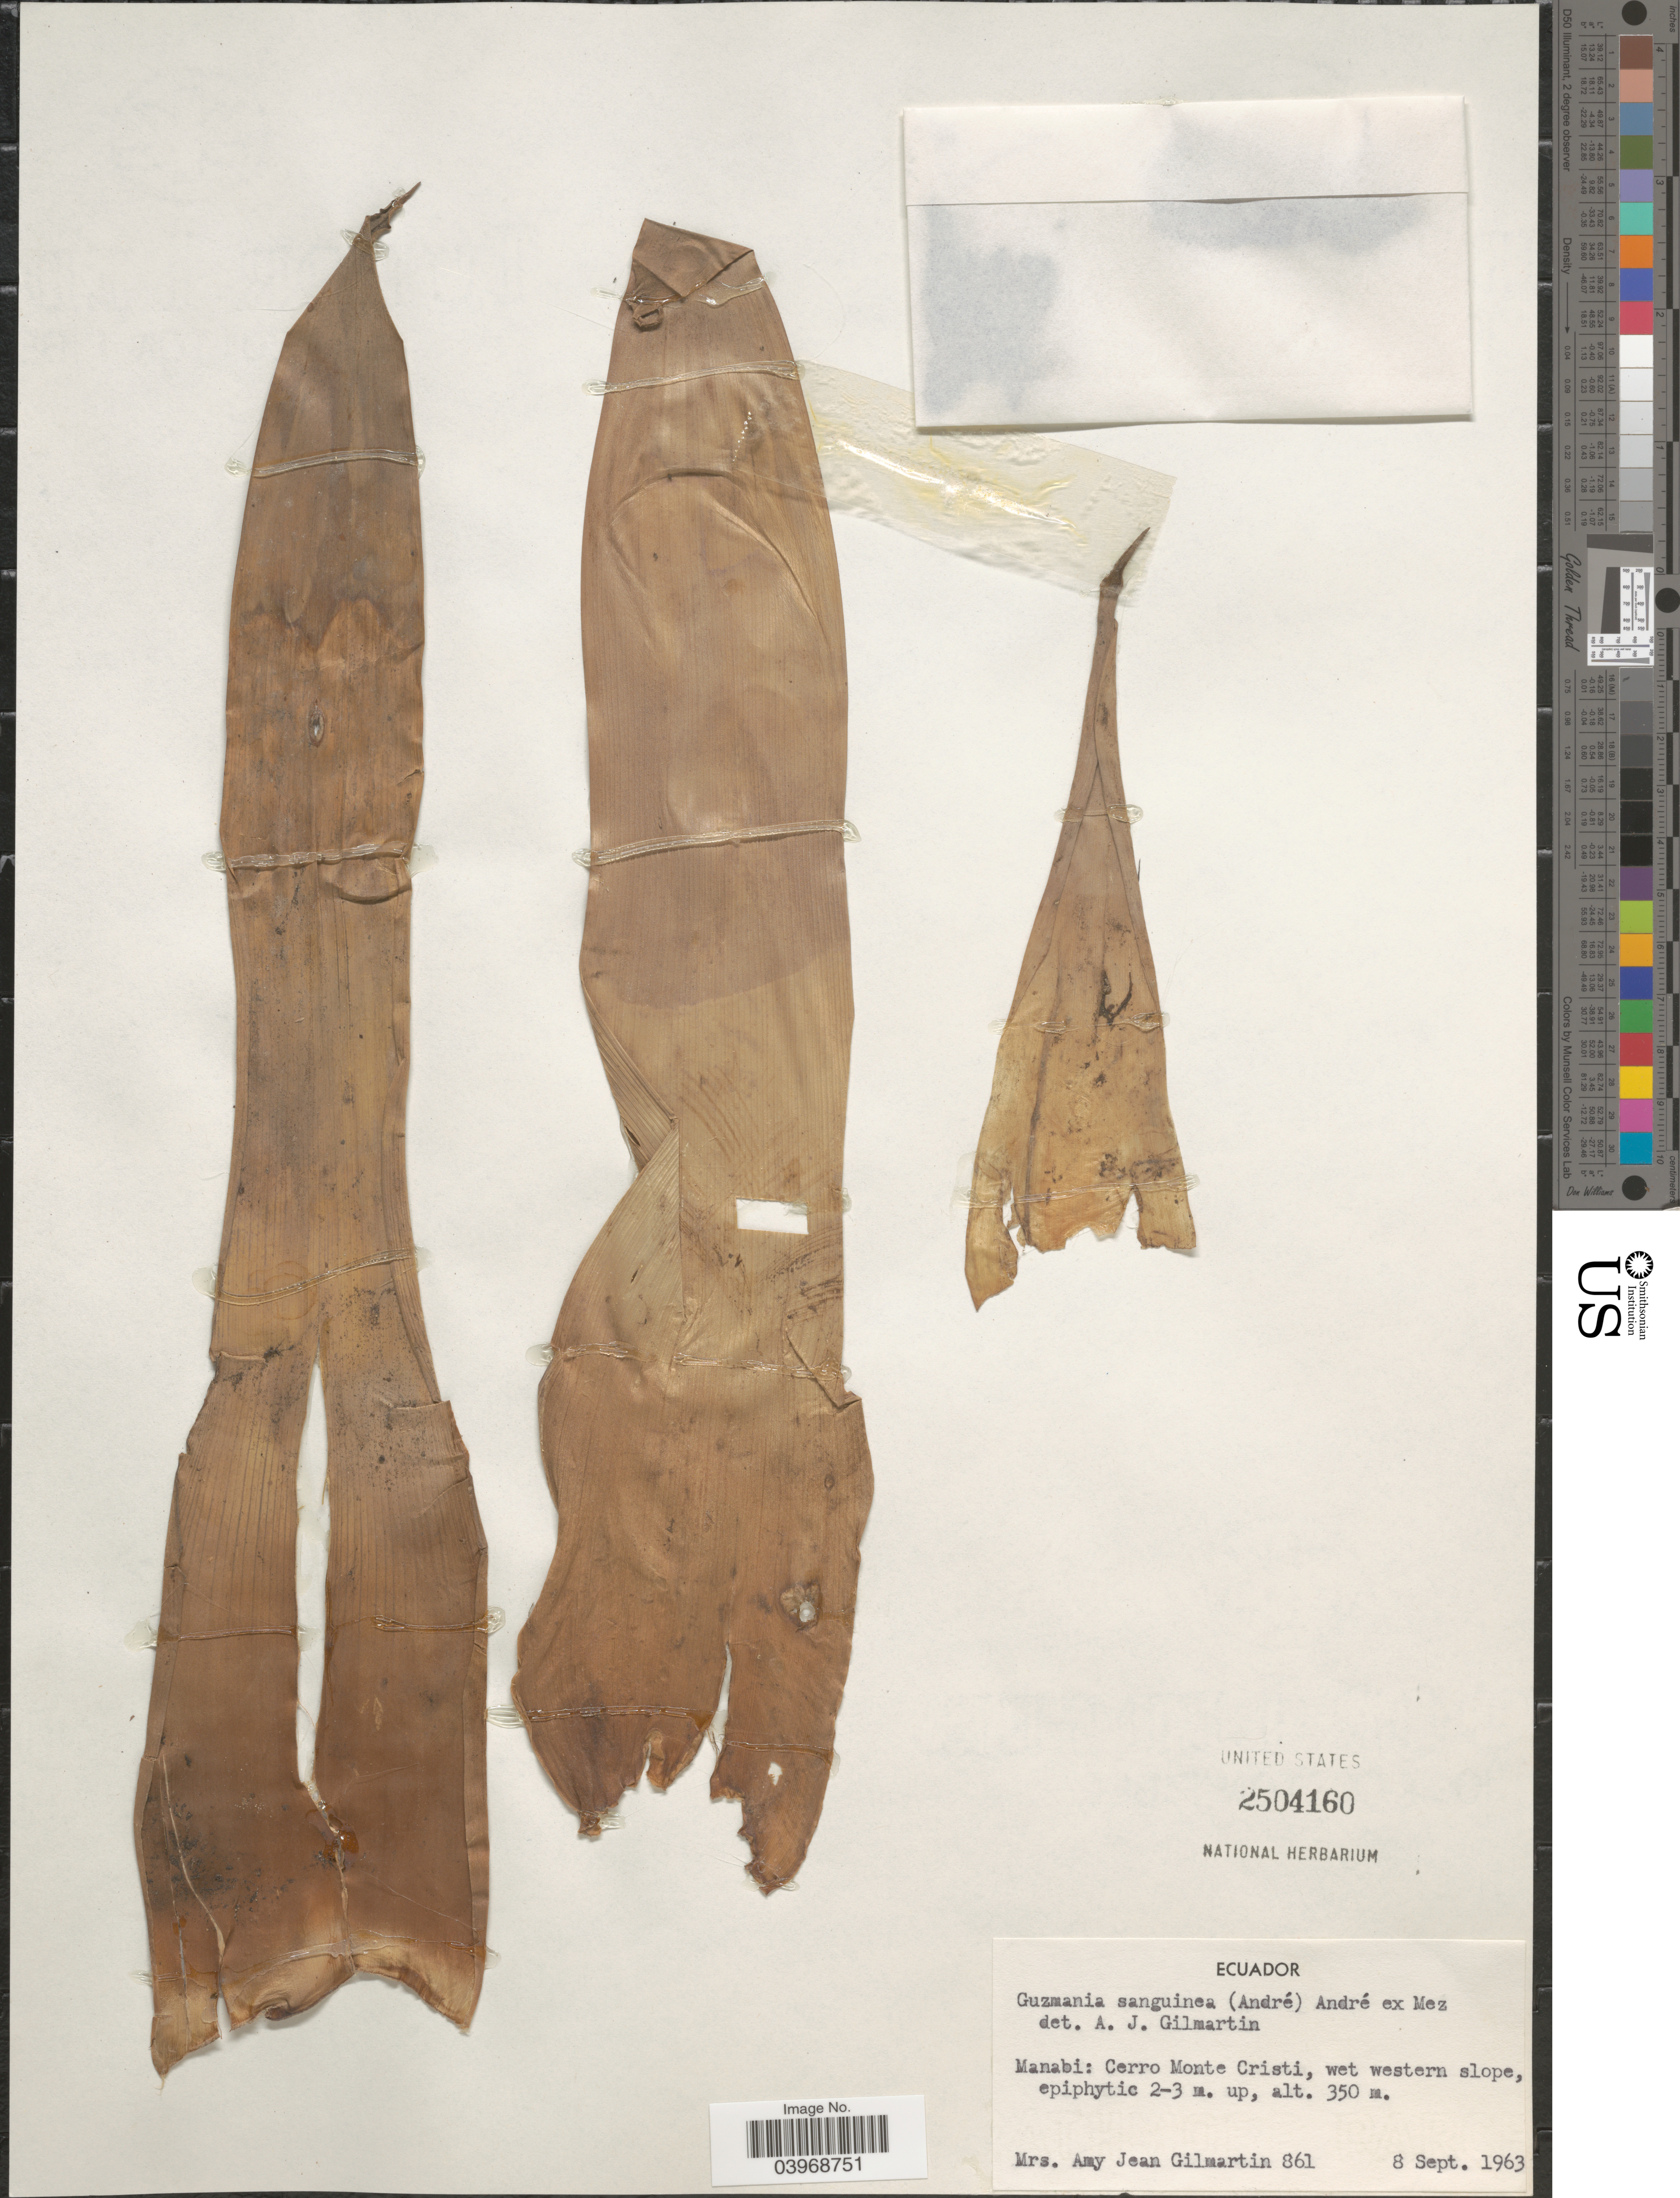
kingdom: Plantae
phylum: Tracheophyta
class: Liliopsida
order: Poales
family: Bromeliaceae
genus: Guzmania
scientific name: Guzmania sanguinea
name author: (André) André ex Mez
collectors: A. J. Gilmartin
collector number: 861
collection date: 1963-09-08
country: Ecuador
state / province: Manabí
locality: Cerro Monte Cristi, wet western slope.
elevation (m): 350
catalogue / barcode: US 2504160